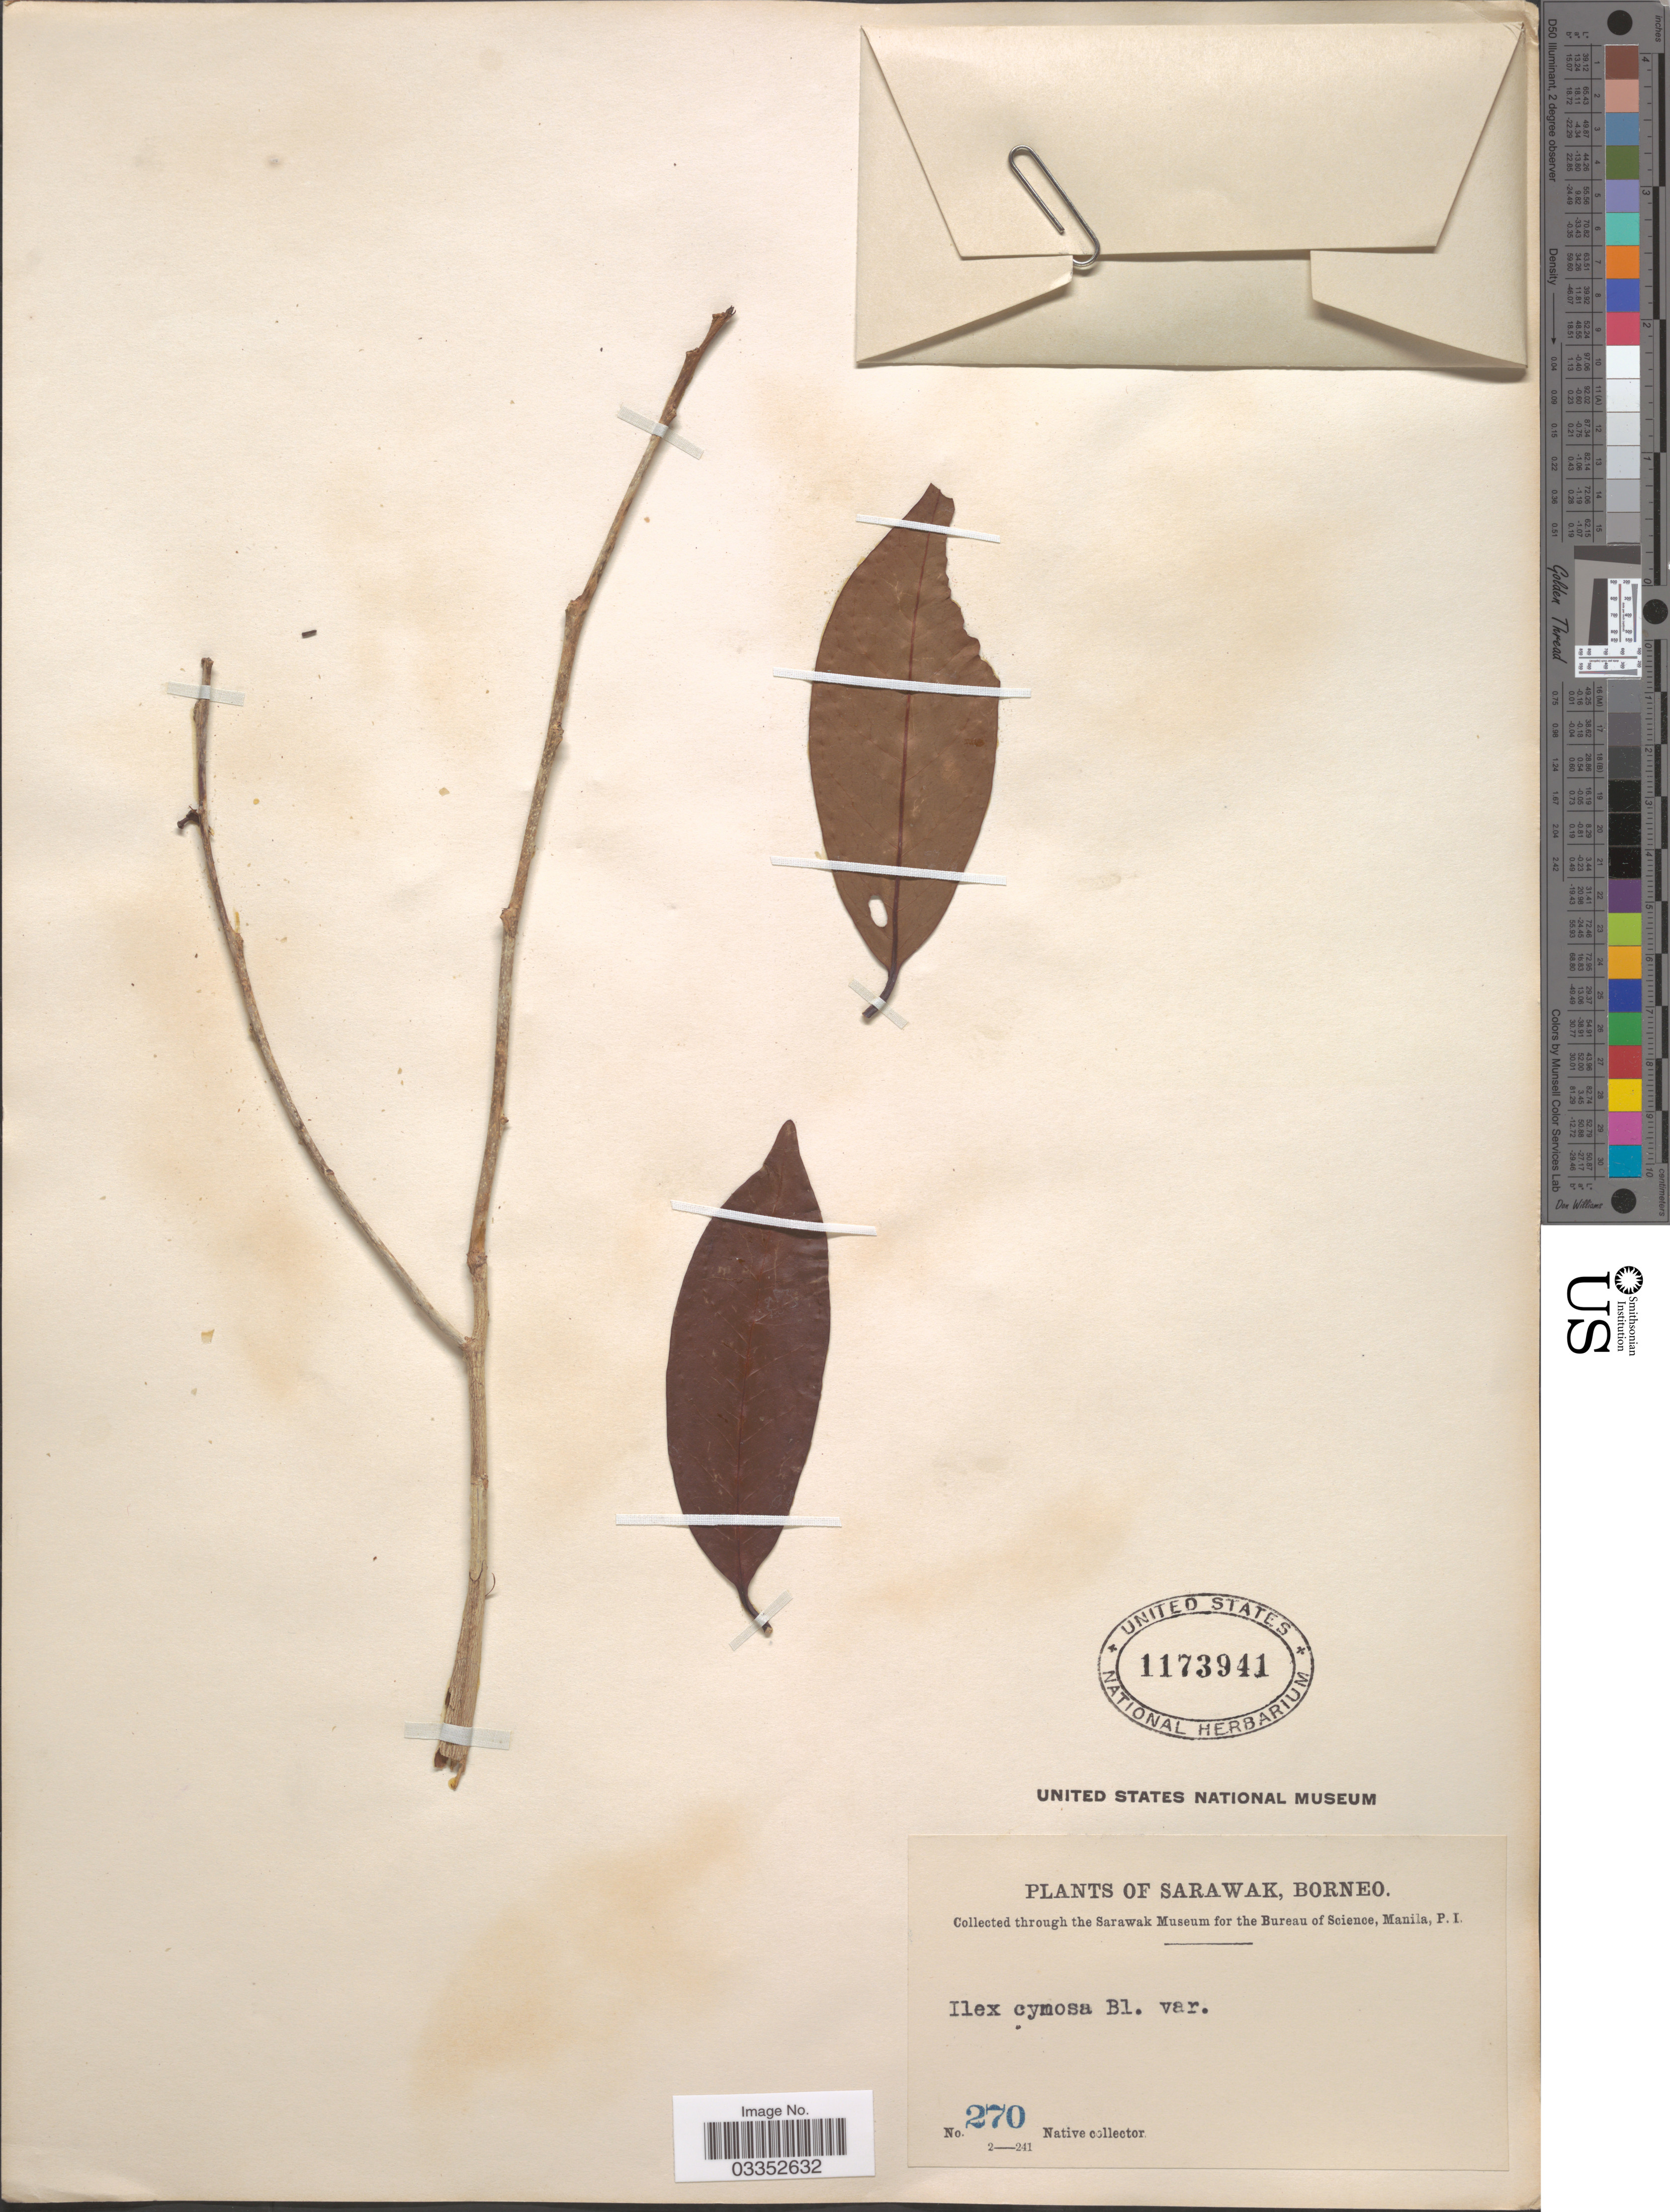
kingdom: Plantae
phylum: Tracheophyta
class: Magnoliopsida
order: Aquifoliales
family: Aquifoliaceae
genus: Ilex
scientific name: Ilex cymosa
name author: Blume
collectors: Native collector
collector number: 270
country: Malaysia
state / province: Sarawak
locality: Borneo.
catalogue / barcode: US 1173941